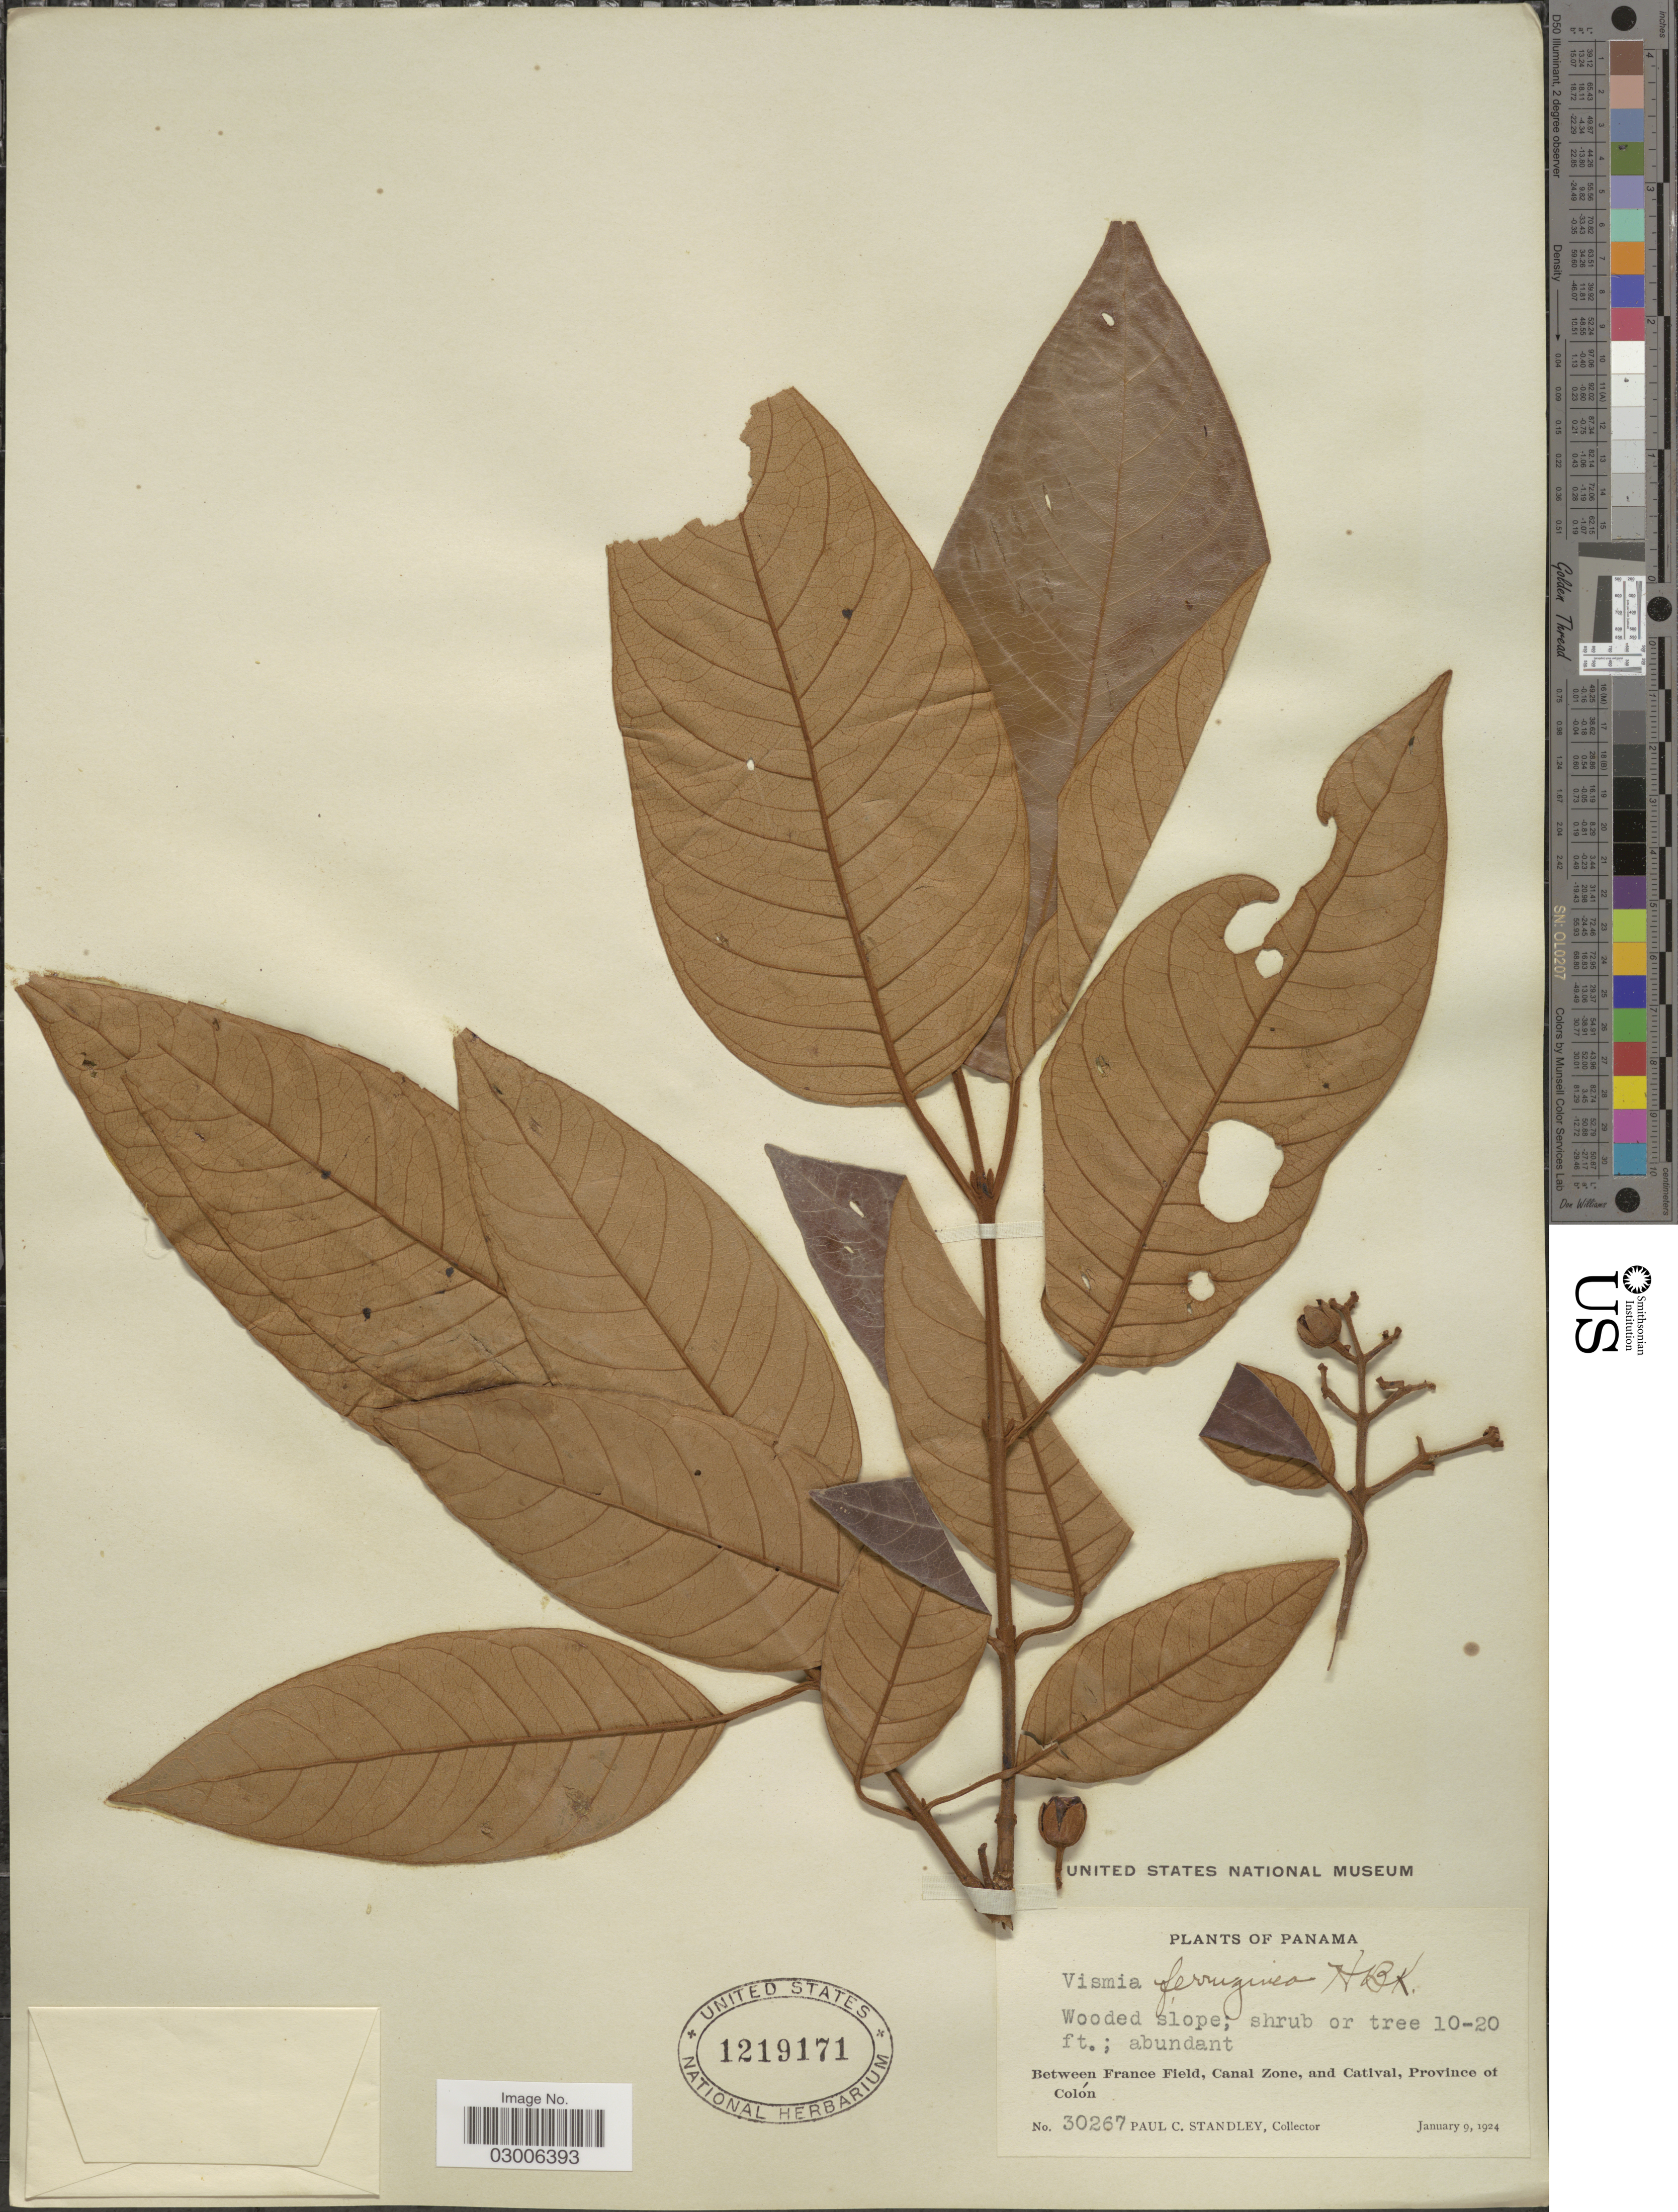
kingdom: Plantae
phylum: Tracheophyta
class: Magnoliopsida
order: Malpighiales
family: Hypericaceae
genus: Vismia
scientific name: Vismia sp.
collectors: P. C. Standley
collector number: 30267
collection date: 1924-01-09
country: Panama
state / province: Colón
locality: Between France Field, Canal Zone, and Catival, Province of Colón.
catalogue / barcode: US 1219171